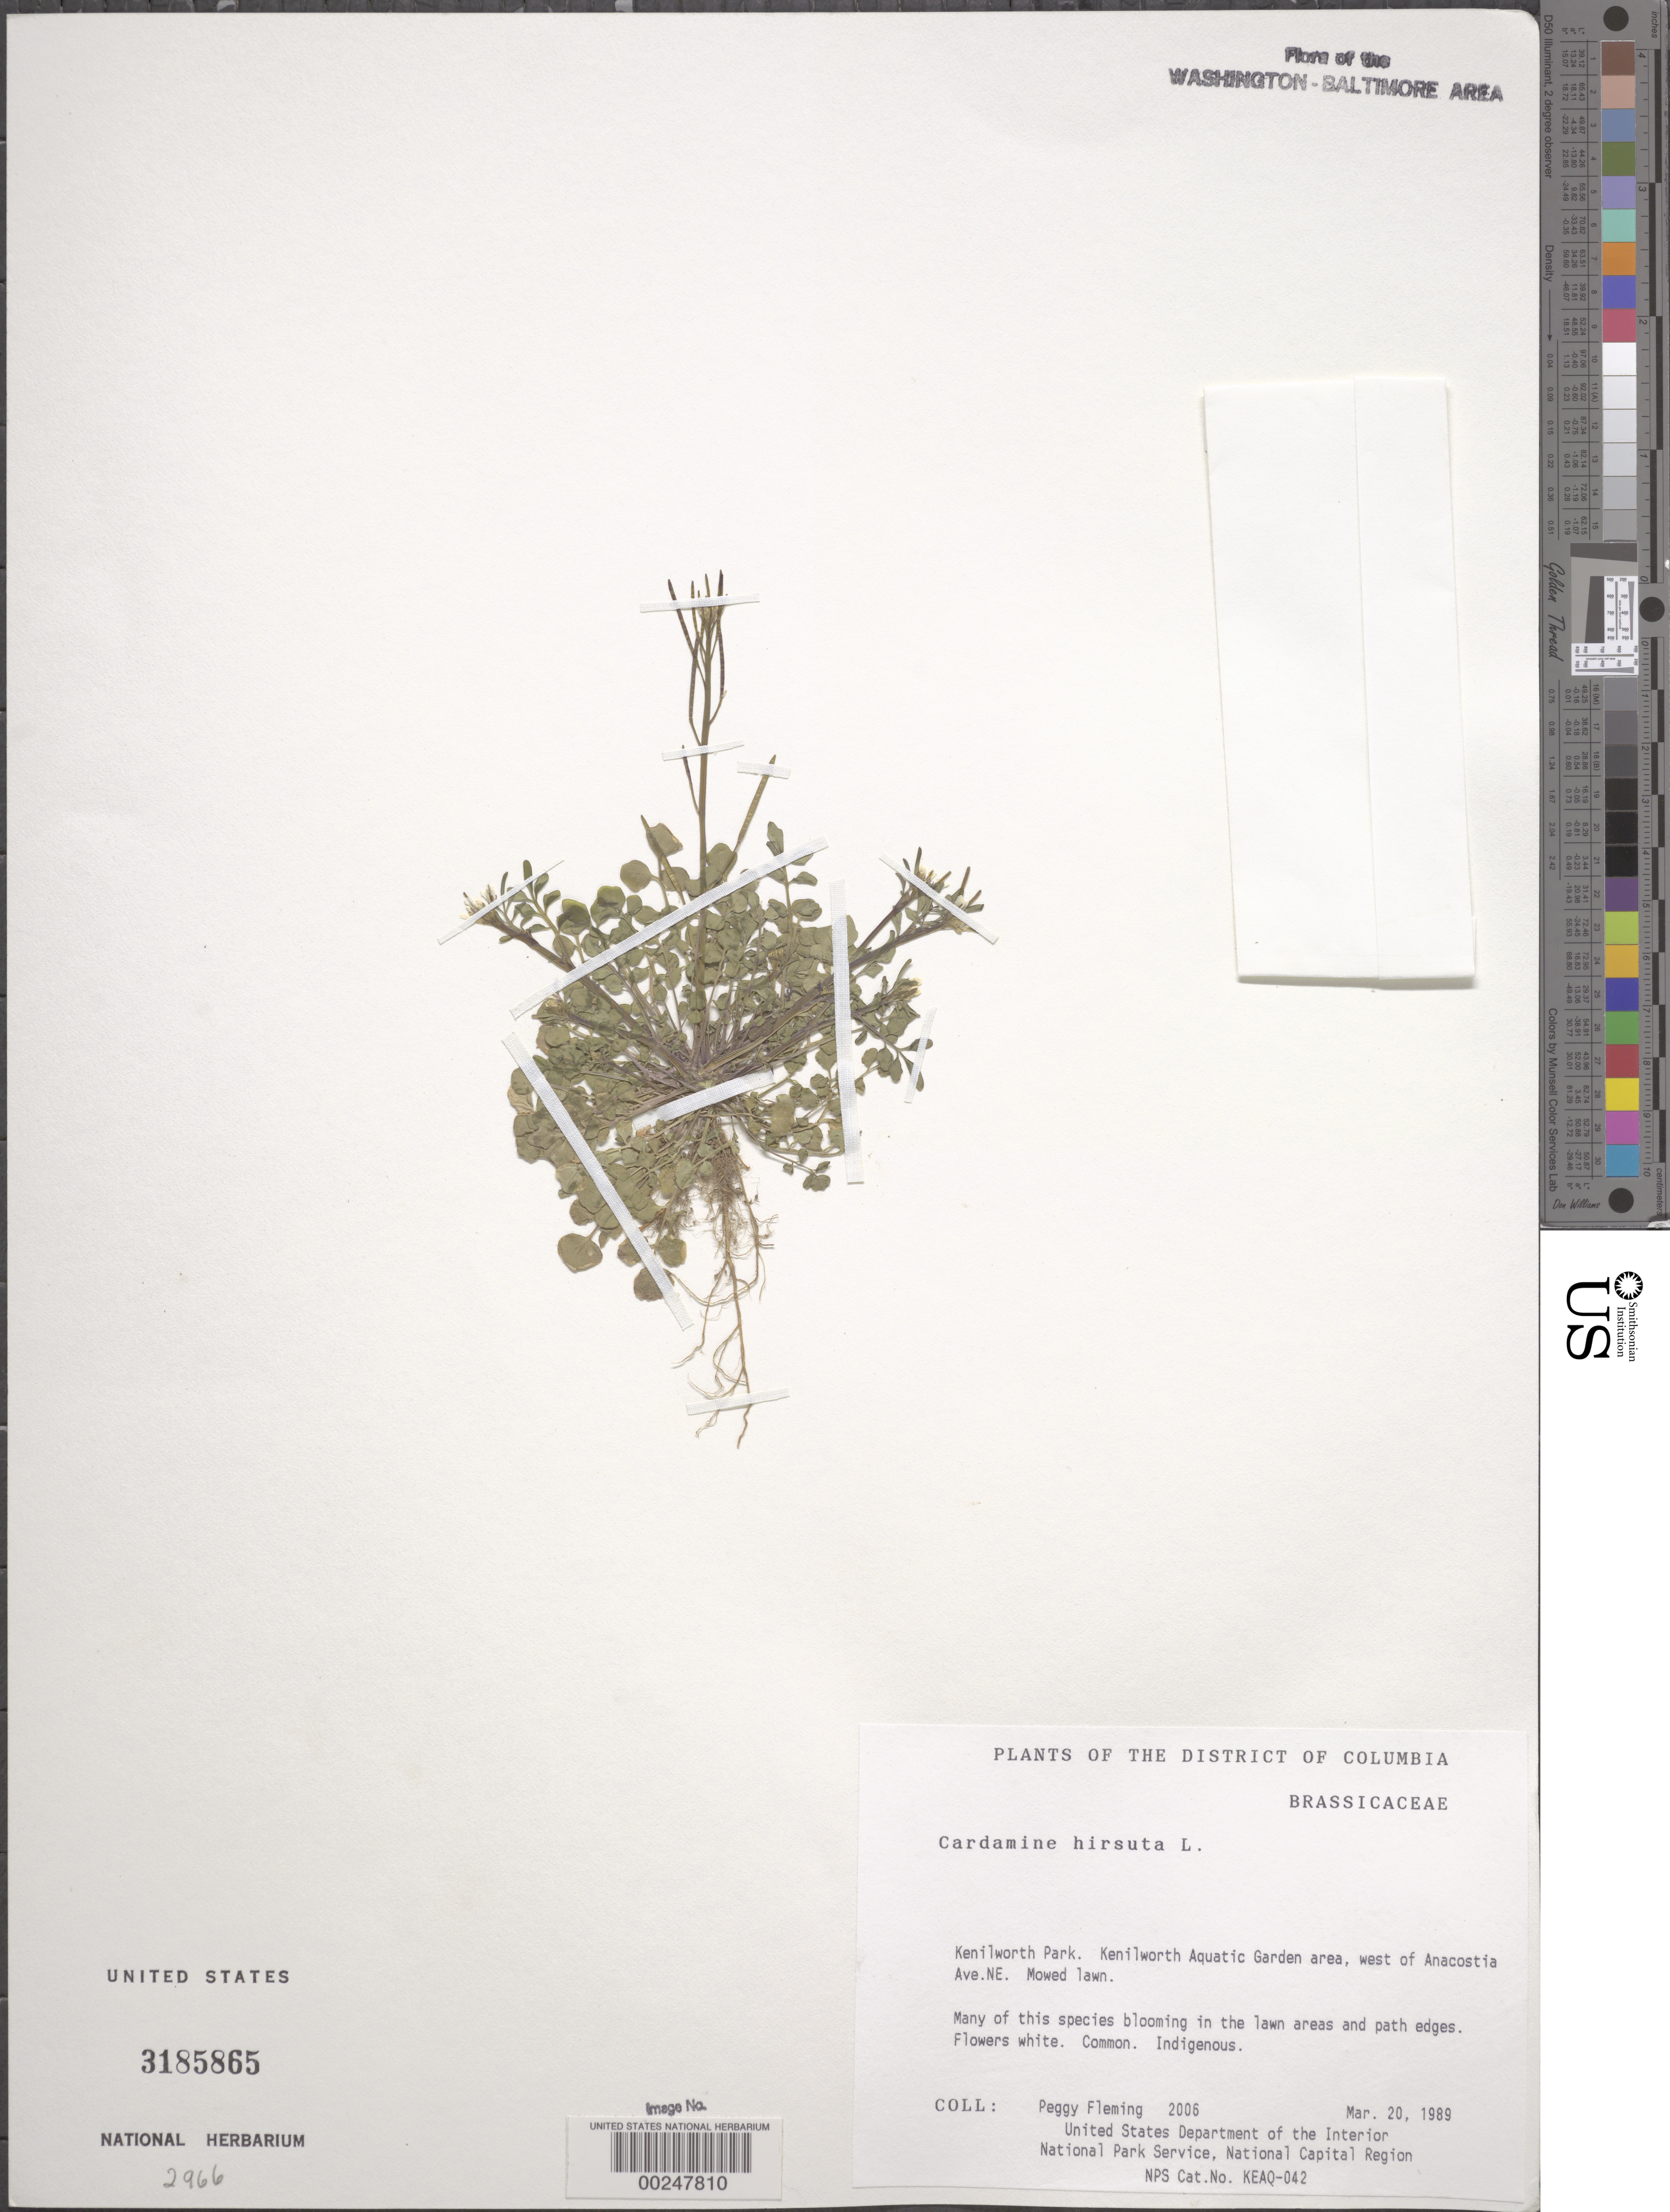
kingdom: Plantae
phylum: Tracheophyta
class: Magnoliopsida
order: Brassicales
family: Brassicaceae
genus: Cardamine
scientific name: Cardamine hirsuta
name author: L.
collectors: P. Fleming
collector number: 2006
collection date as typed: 20 Mar 1989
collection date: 1989-03-20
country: United States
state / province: District of Columbia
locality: Kenilworth Park, Kenilworth Aquatic Garden Area, W of Anacostia Ave, NE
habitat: Mowed lawn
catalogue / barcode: US 3185865